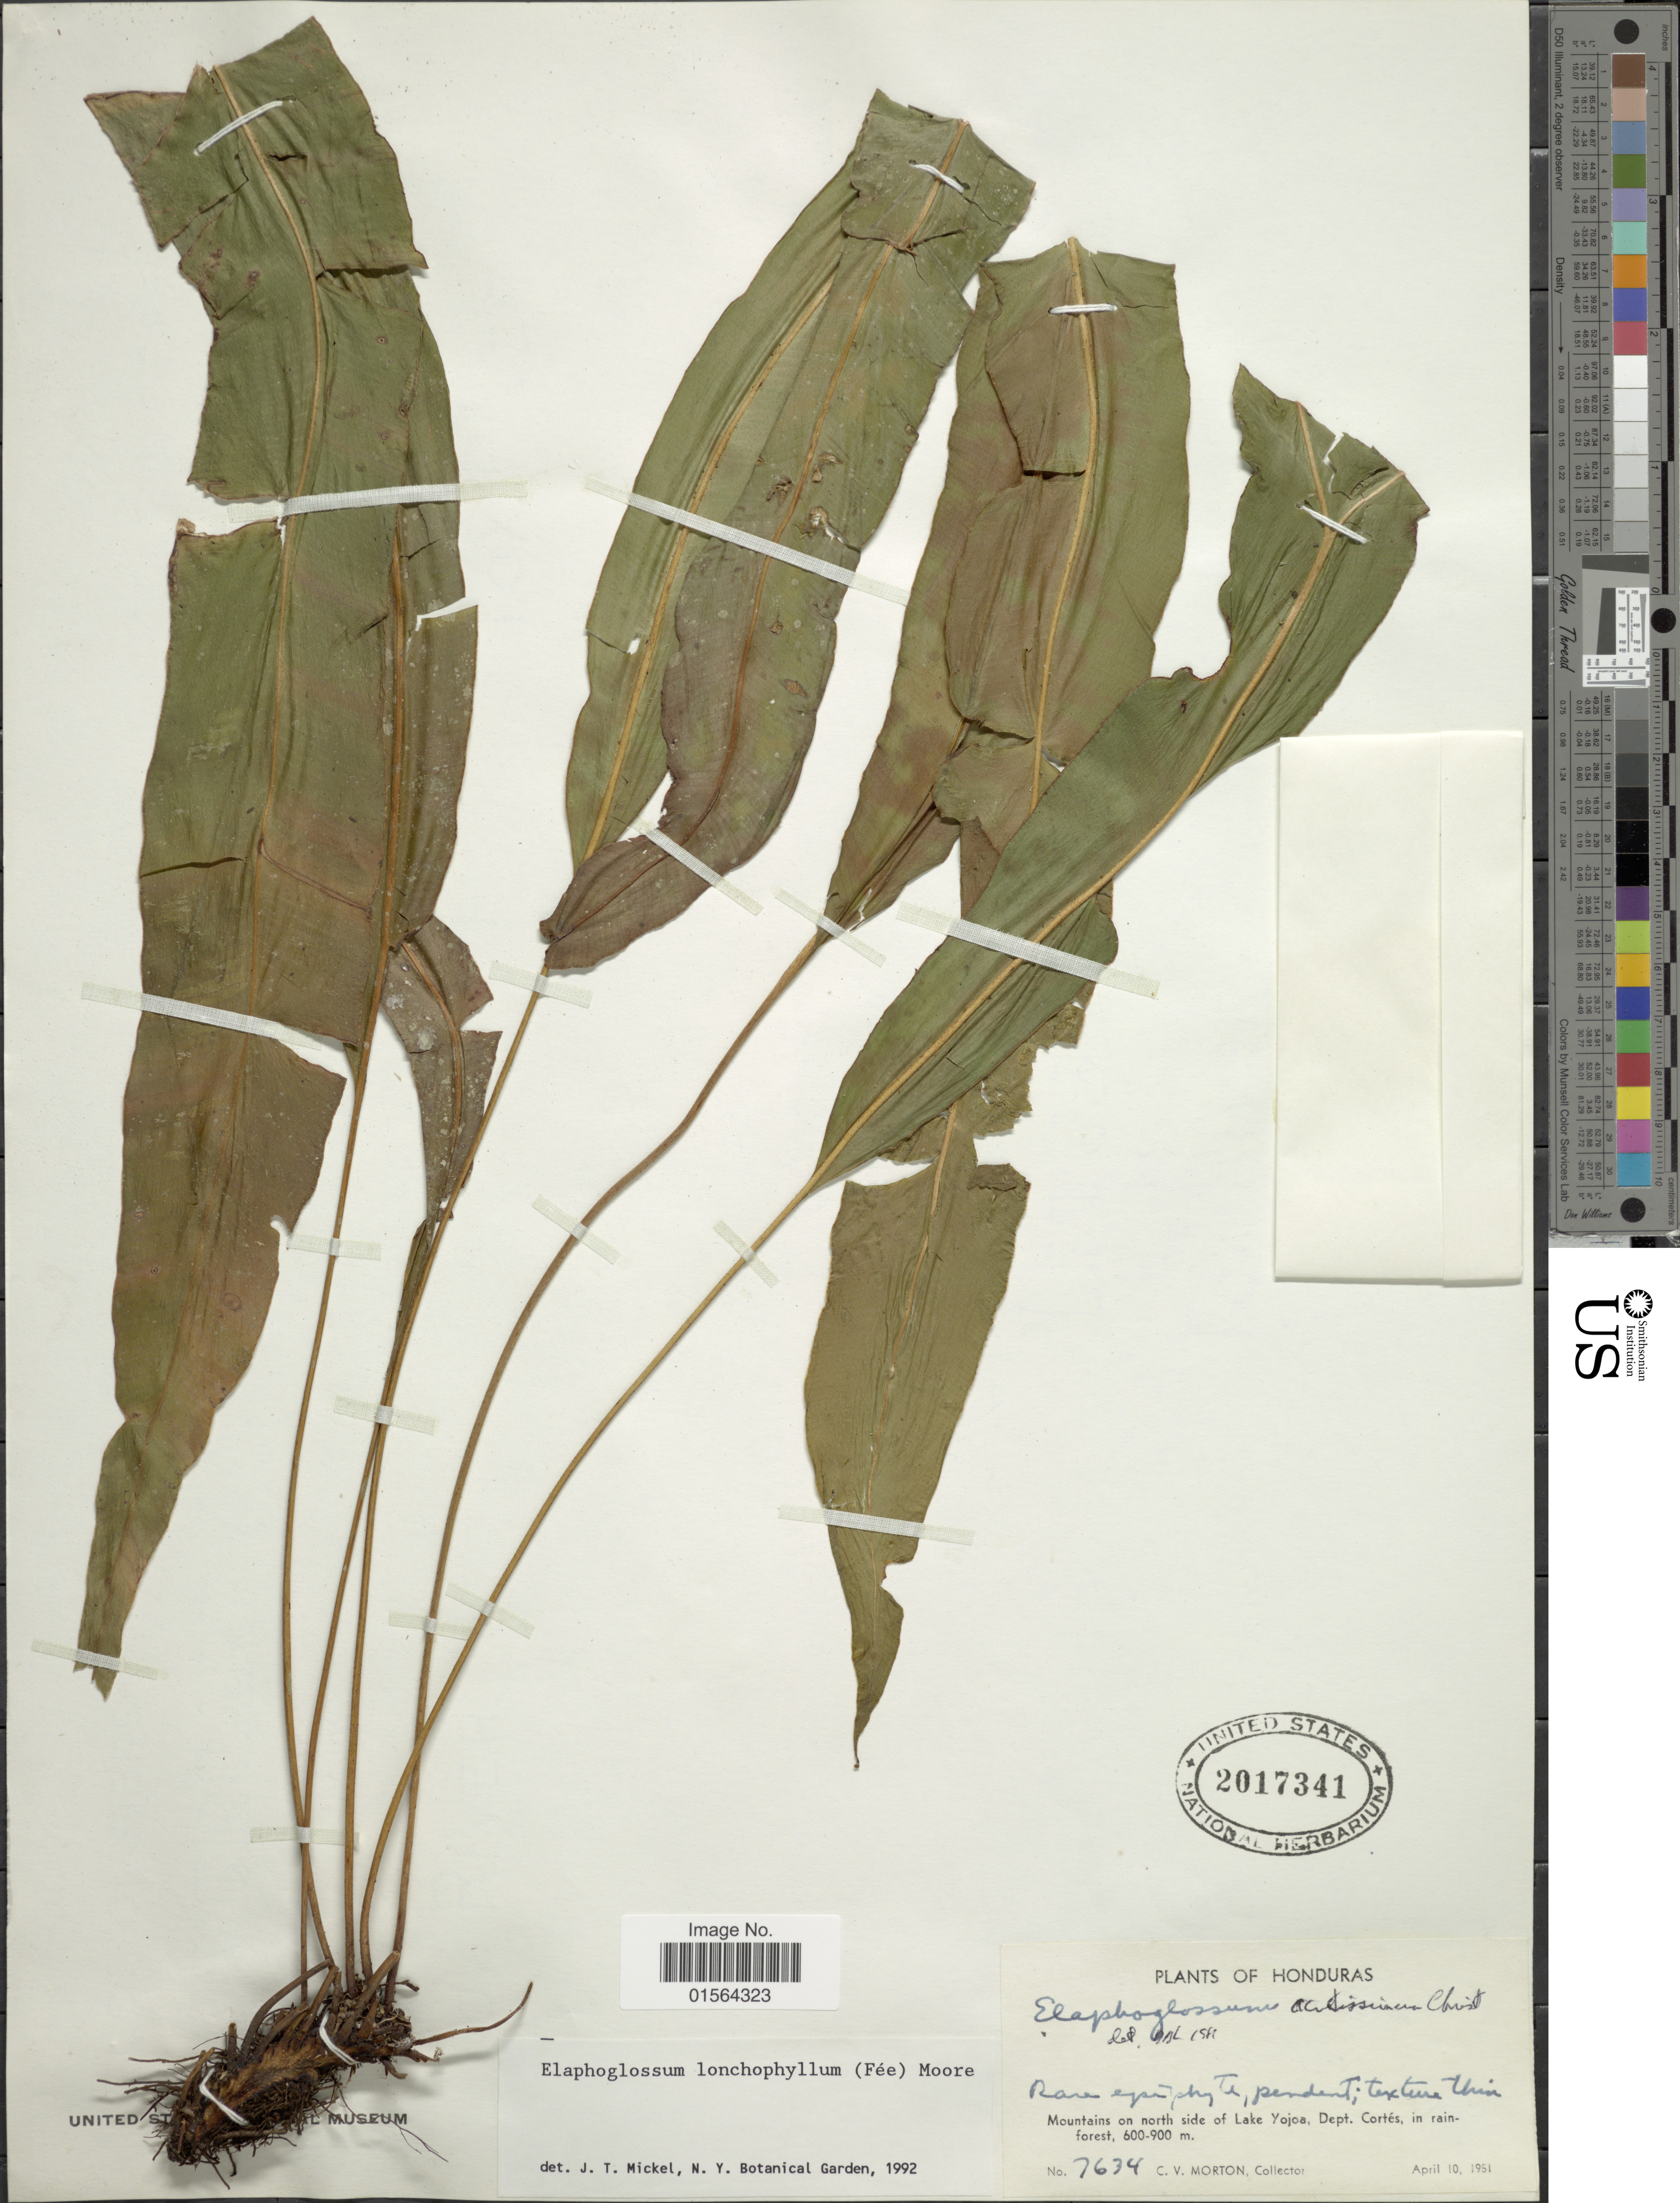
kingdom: Plantae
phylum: Tracheophyta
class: Polypodiopsida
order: Polypodiales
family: Dryopteridaceae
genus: Elaphoglossum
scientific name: Elaphoglossum lonchophyllum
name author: (Fée) T. Moore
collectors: C. V. Morton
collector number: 7634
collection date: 1951-04-10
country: Honduras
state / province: Cortés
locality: Mountains on north side of Lake Yojia, Dept. Cortes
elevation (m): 600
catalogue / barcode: US 2017341